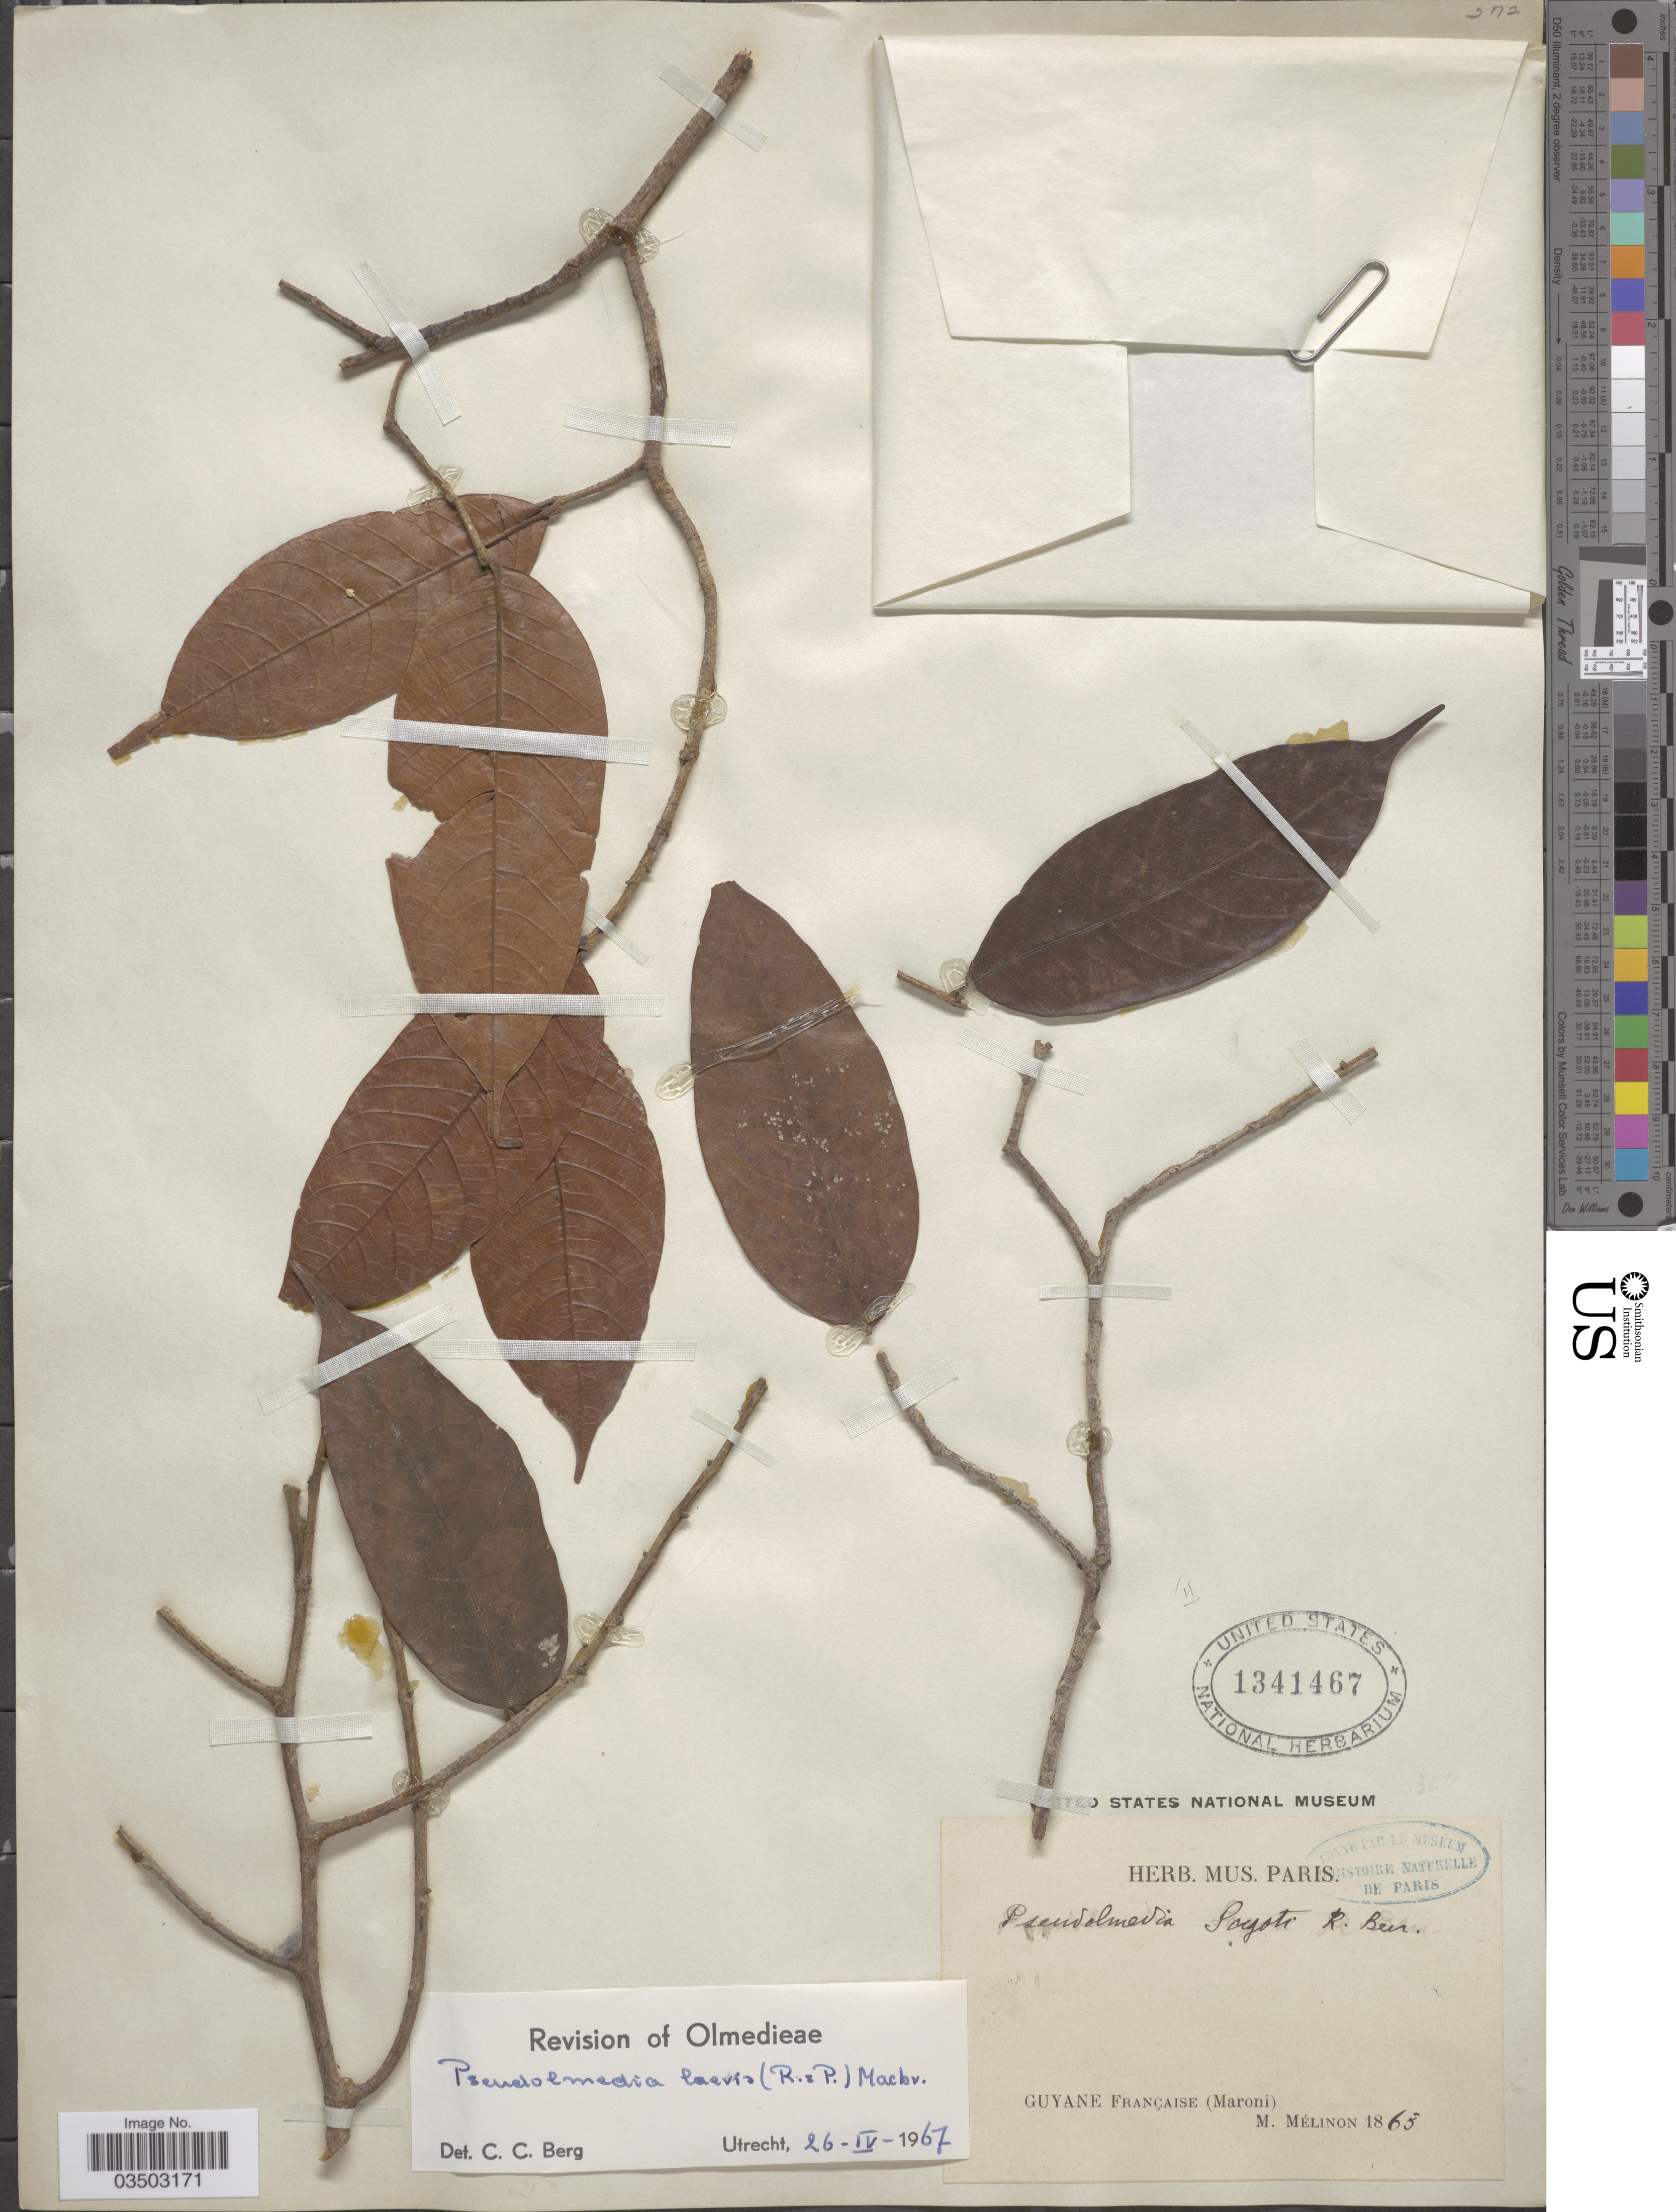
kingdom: Plantae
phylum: Tracheophyta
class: Magnoliopsida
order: Rosales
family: Moraceae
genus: Pseudolmedia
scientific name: Pseudolmedia laevis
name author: (Ruiz & Pav.) J.F. Macbr.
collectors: M. Melinon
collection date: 1863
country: French Guiana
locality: Maroni.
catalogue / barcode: US 1341467